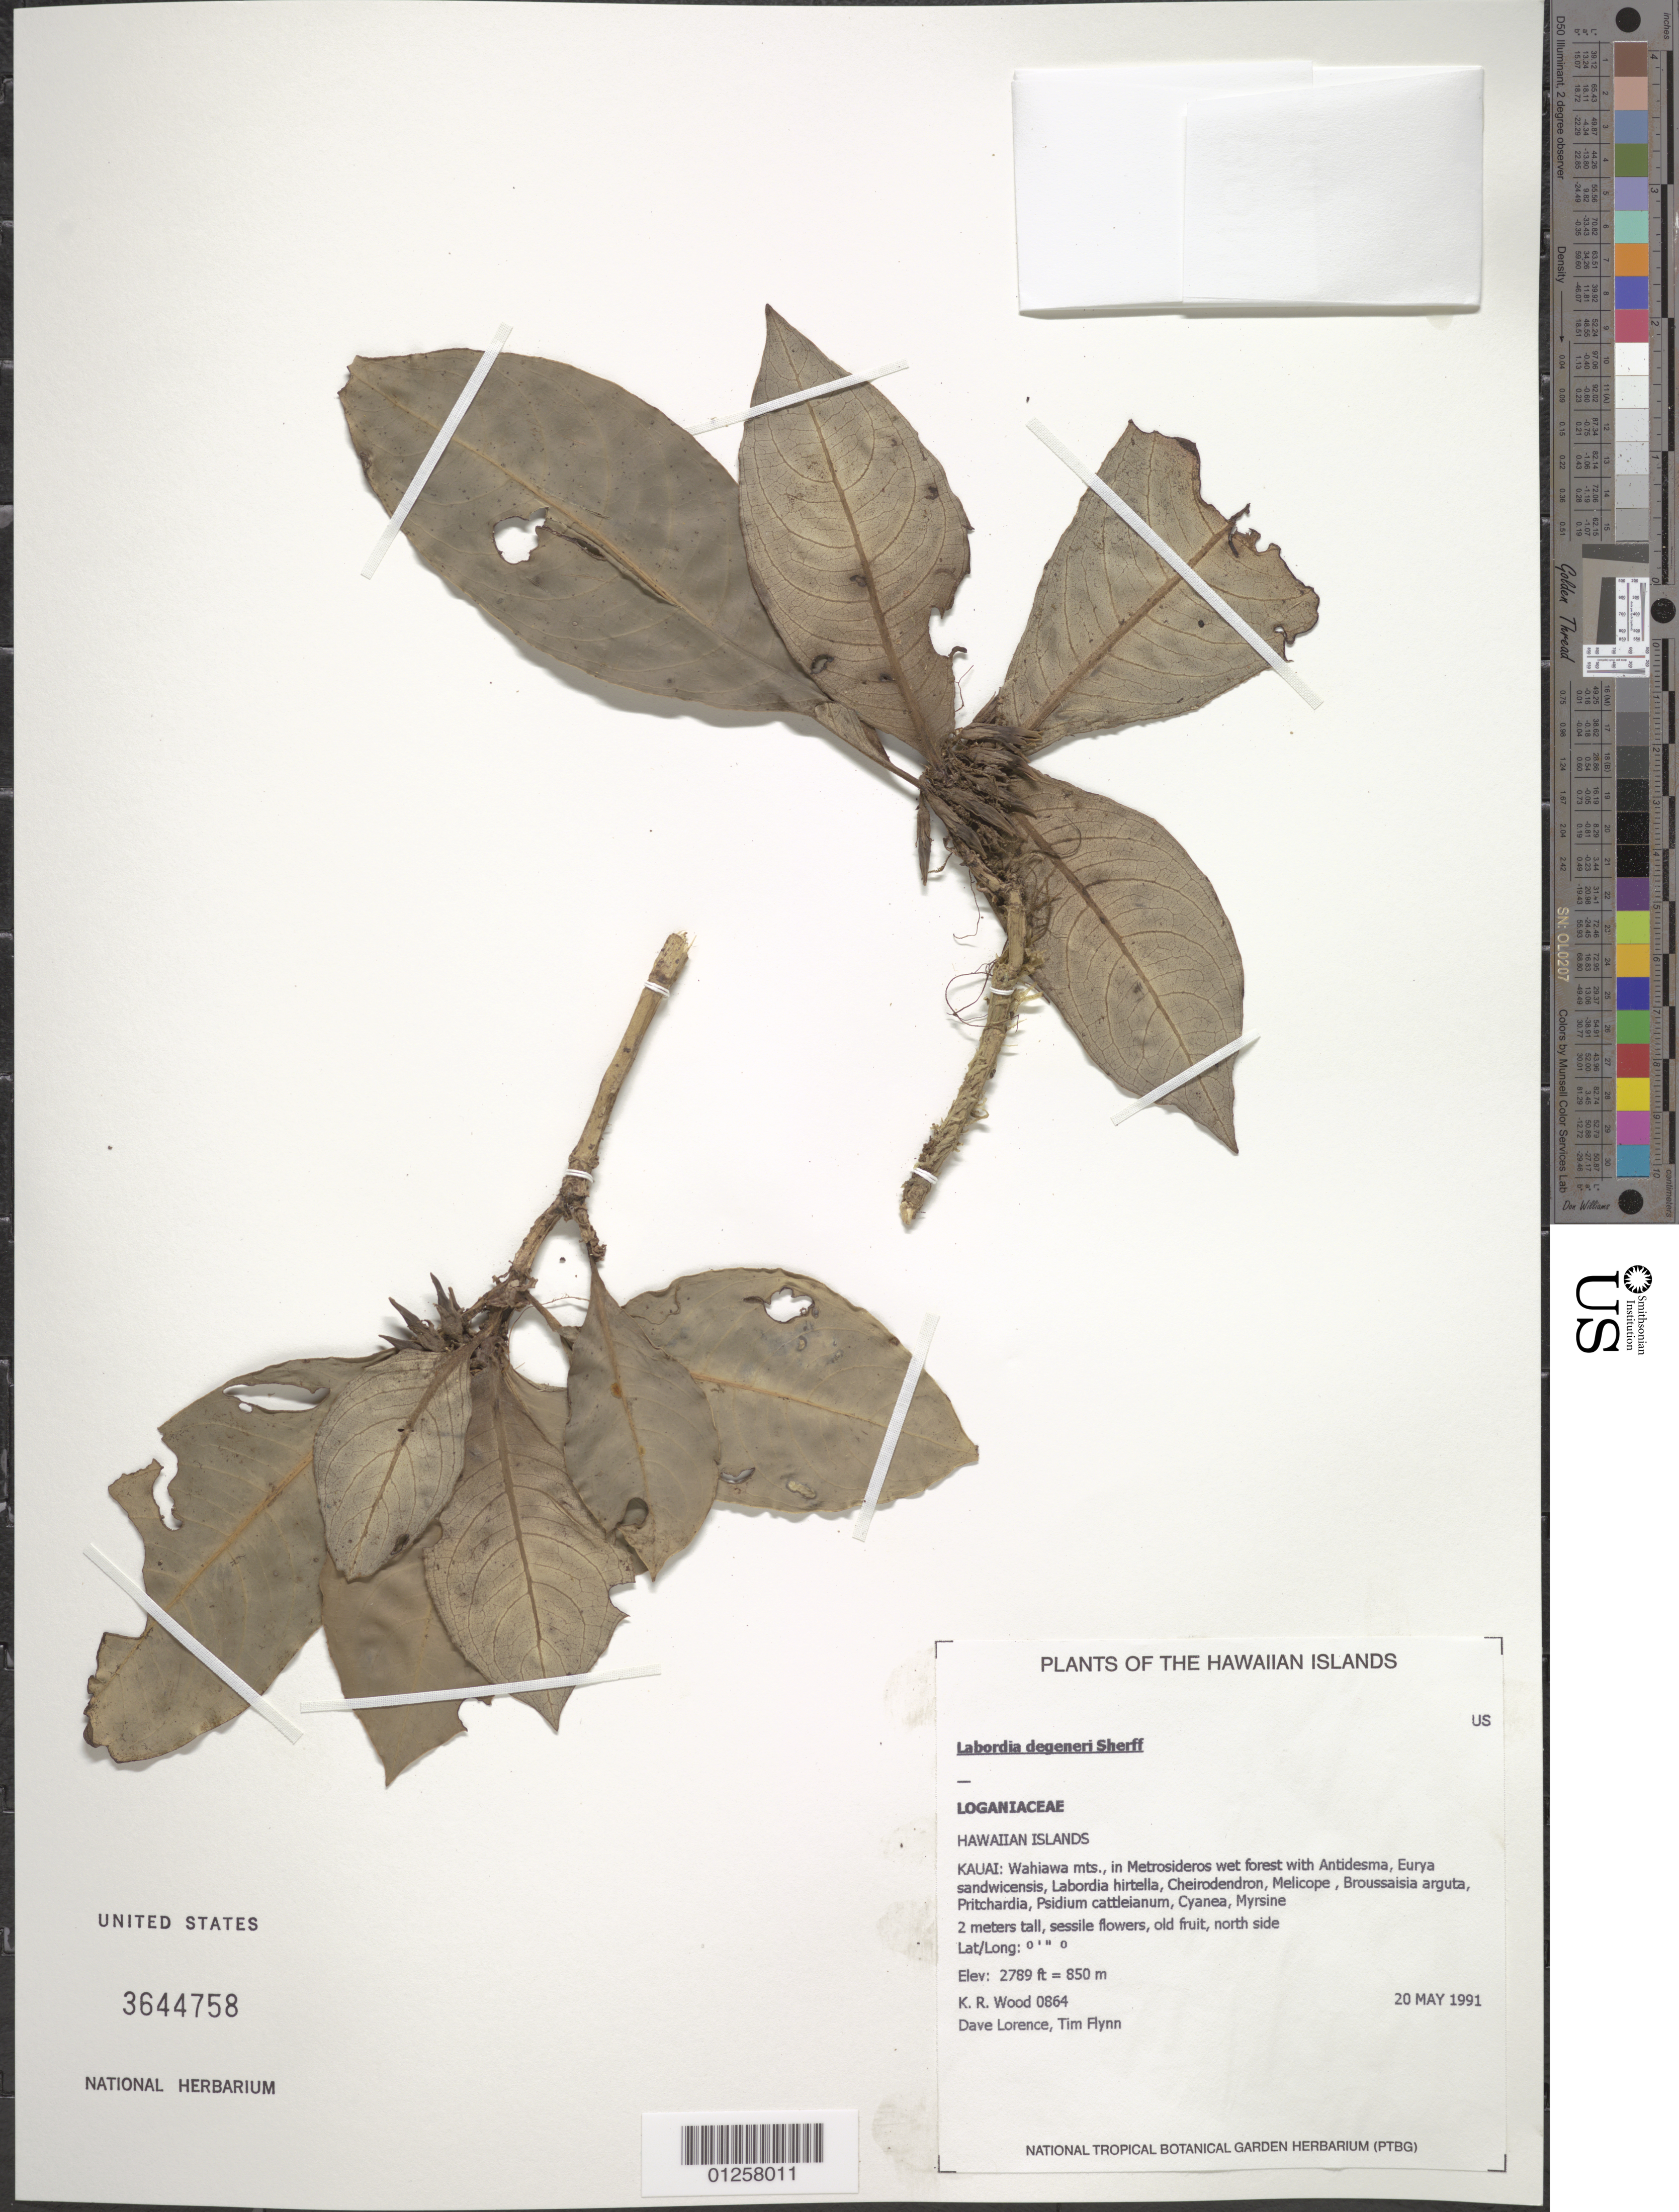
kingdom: Plantae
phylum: Tracheophyta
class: Magnoliopsida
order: Gentianales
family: Loganiaceae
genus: Geniostoma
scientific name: Geniostoma degeneri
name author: (Sherff) Byng & Christenh.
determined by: Wagner, W. L., (BOT), Smithsonian Institution - National Museum of Natural History (UNITED STATES)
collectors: K. R. Wood, T. W. Flynn & D. Lorence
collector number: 0740A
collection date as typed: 20 May 1991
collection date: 1991-05-20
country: United States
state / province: Hawaii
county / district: Kauai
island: Kaua'i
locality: Wahiawa Mts.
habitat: Wet forest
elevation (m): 850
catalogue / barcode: US 3644758